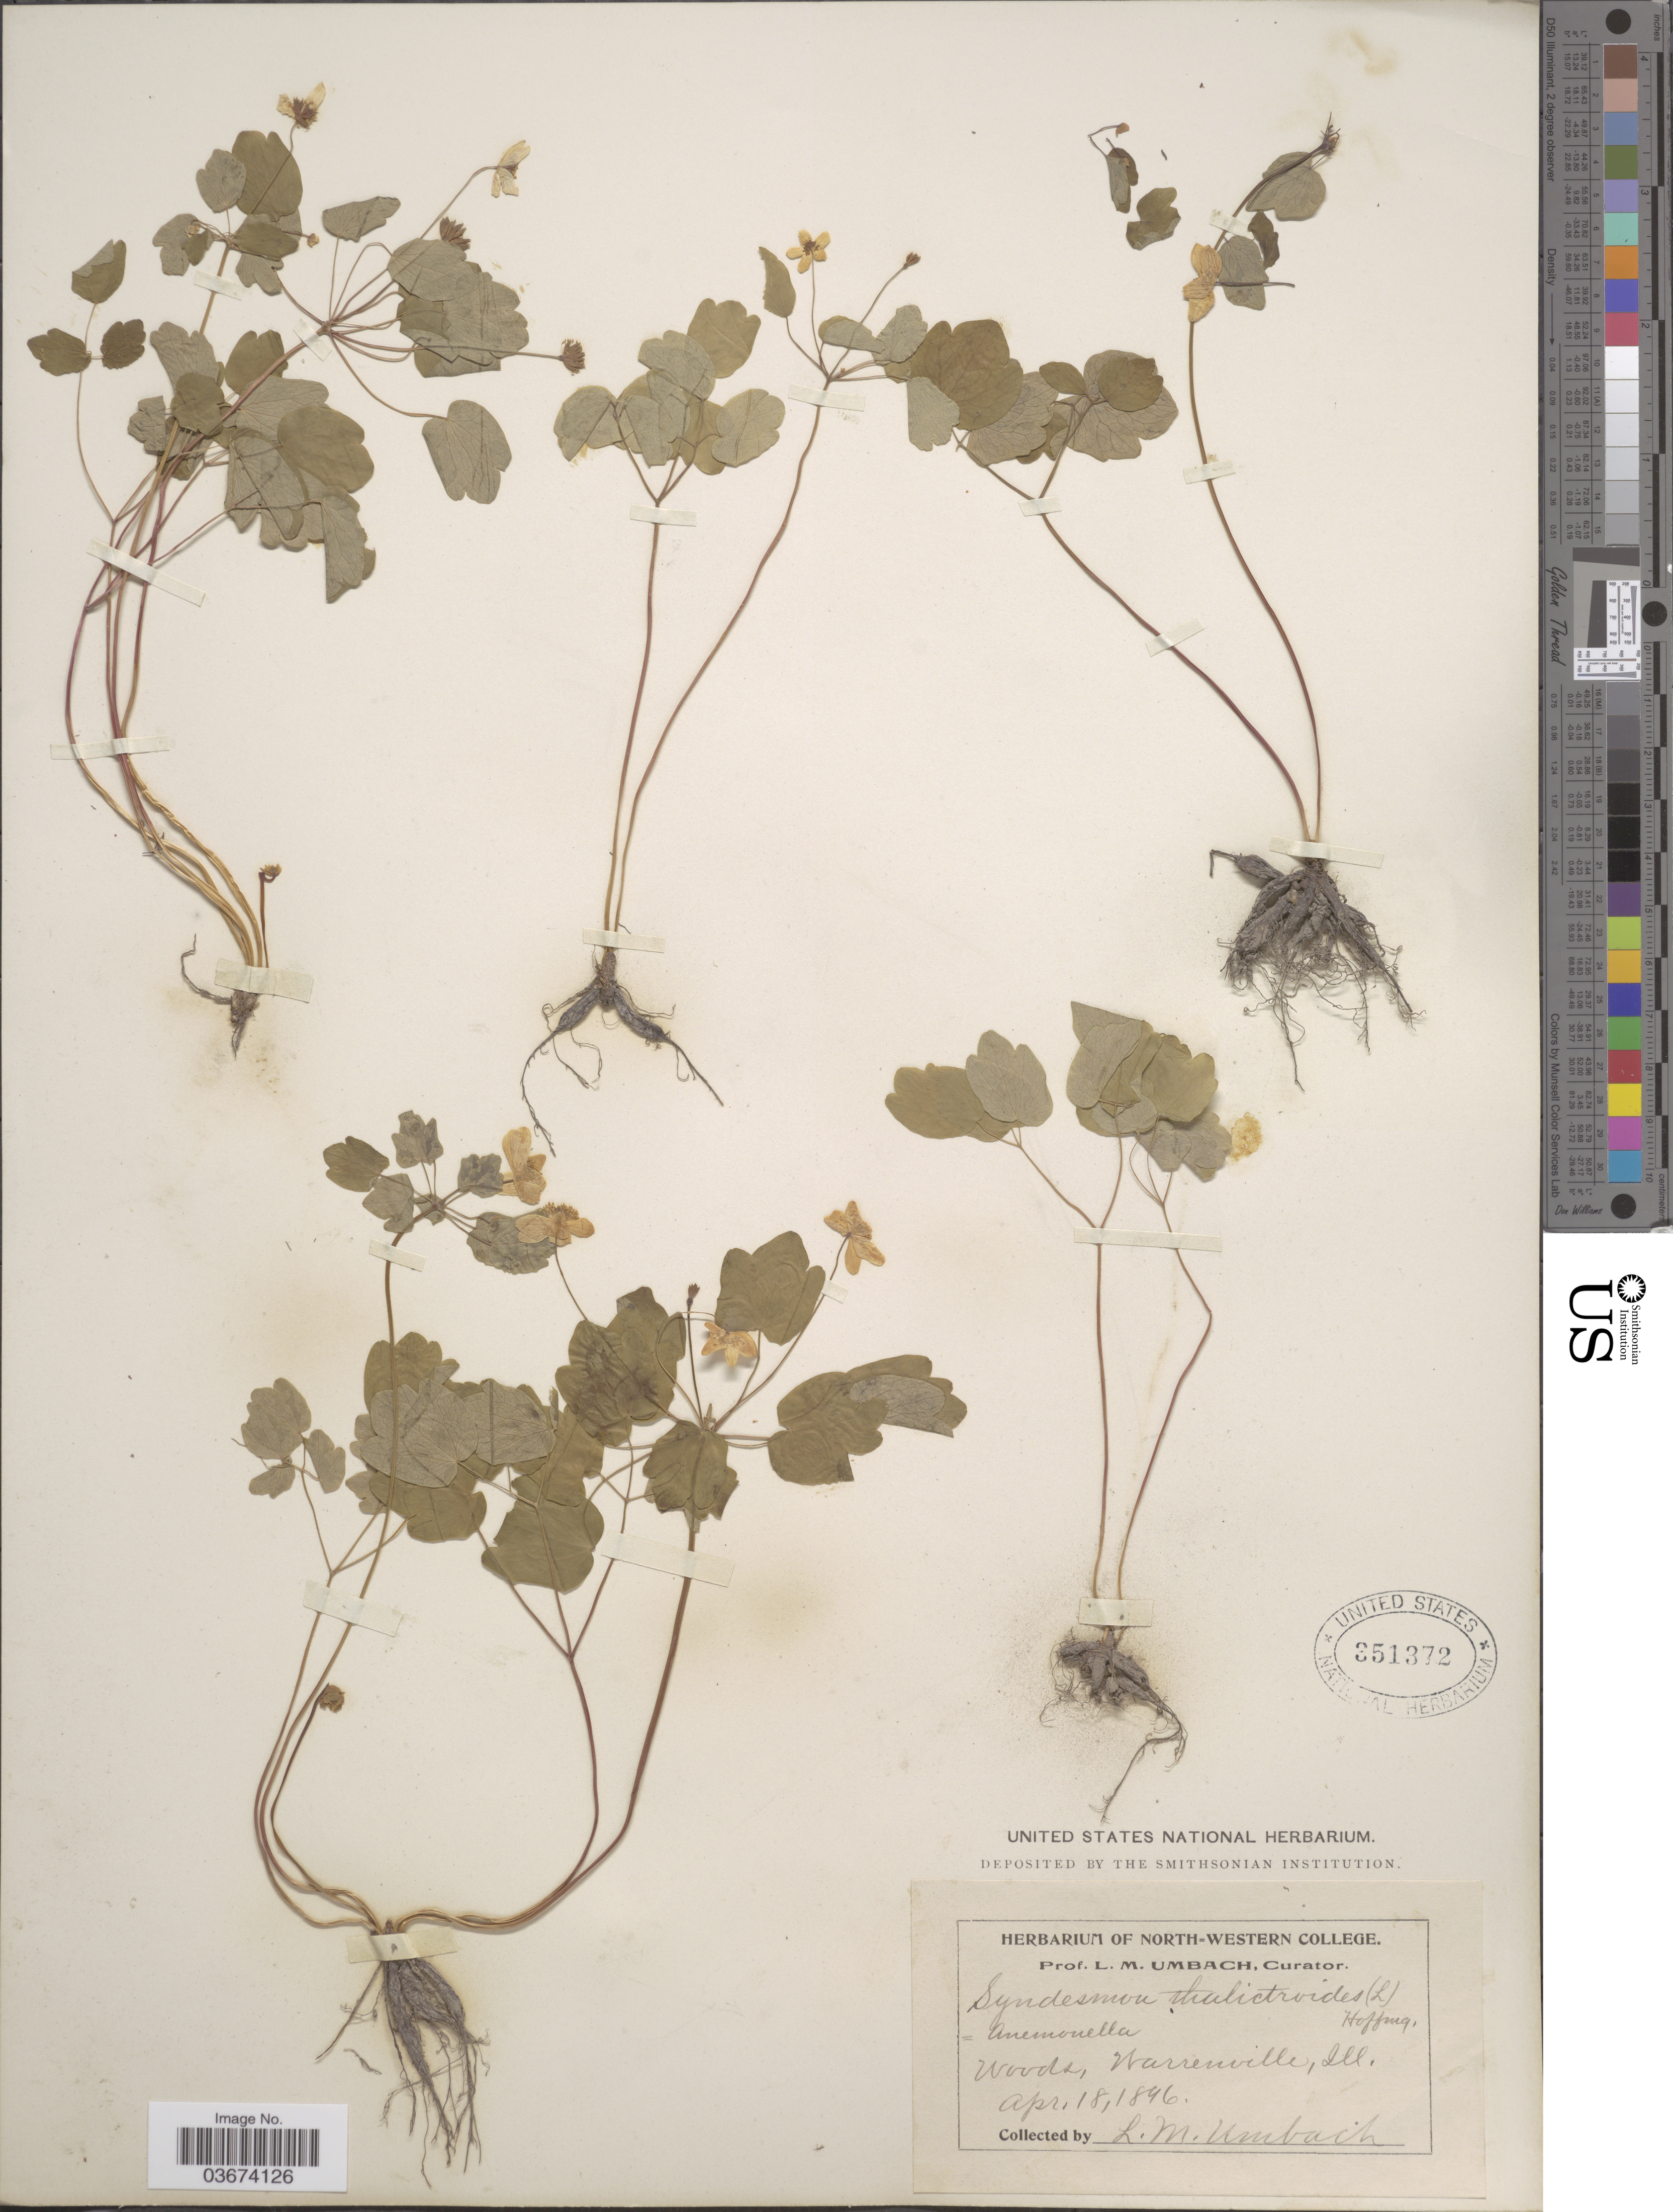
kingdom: Plantae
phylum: Tracheophyta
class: Magnoliopsida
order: Ranunculales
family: Ranunculaceae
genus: Thalictrum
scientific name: Thalictrum thalictroides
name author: (L.) A.J. Eames & B. Boivin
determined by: Strong, M. T., (US), Smithsonian Institution - National Museum of Natural History (UNITED STATES)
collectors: L. M. Umbach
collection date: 1896-04-18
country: United States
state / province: Illinois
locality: Warrenville.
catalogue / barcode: US 351372